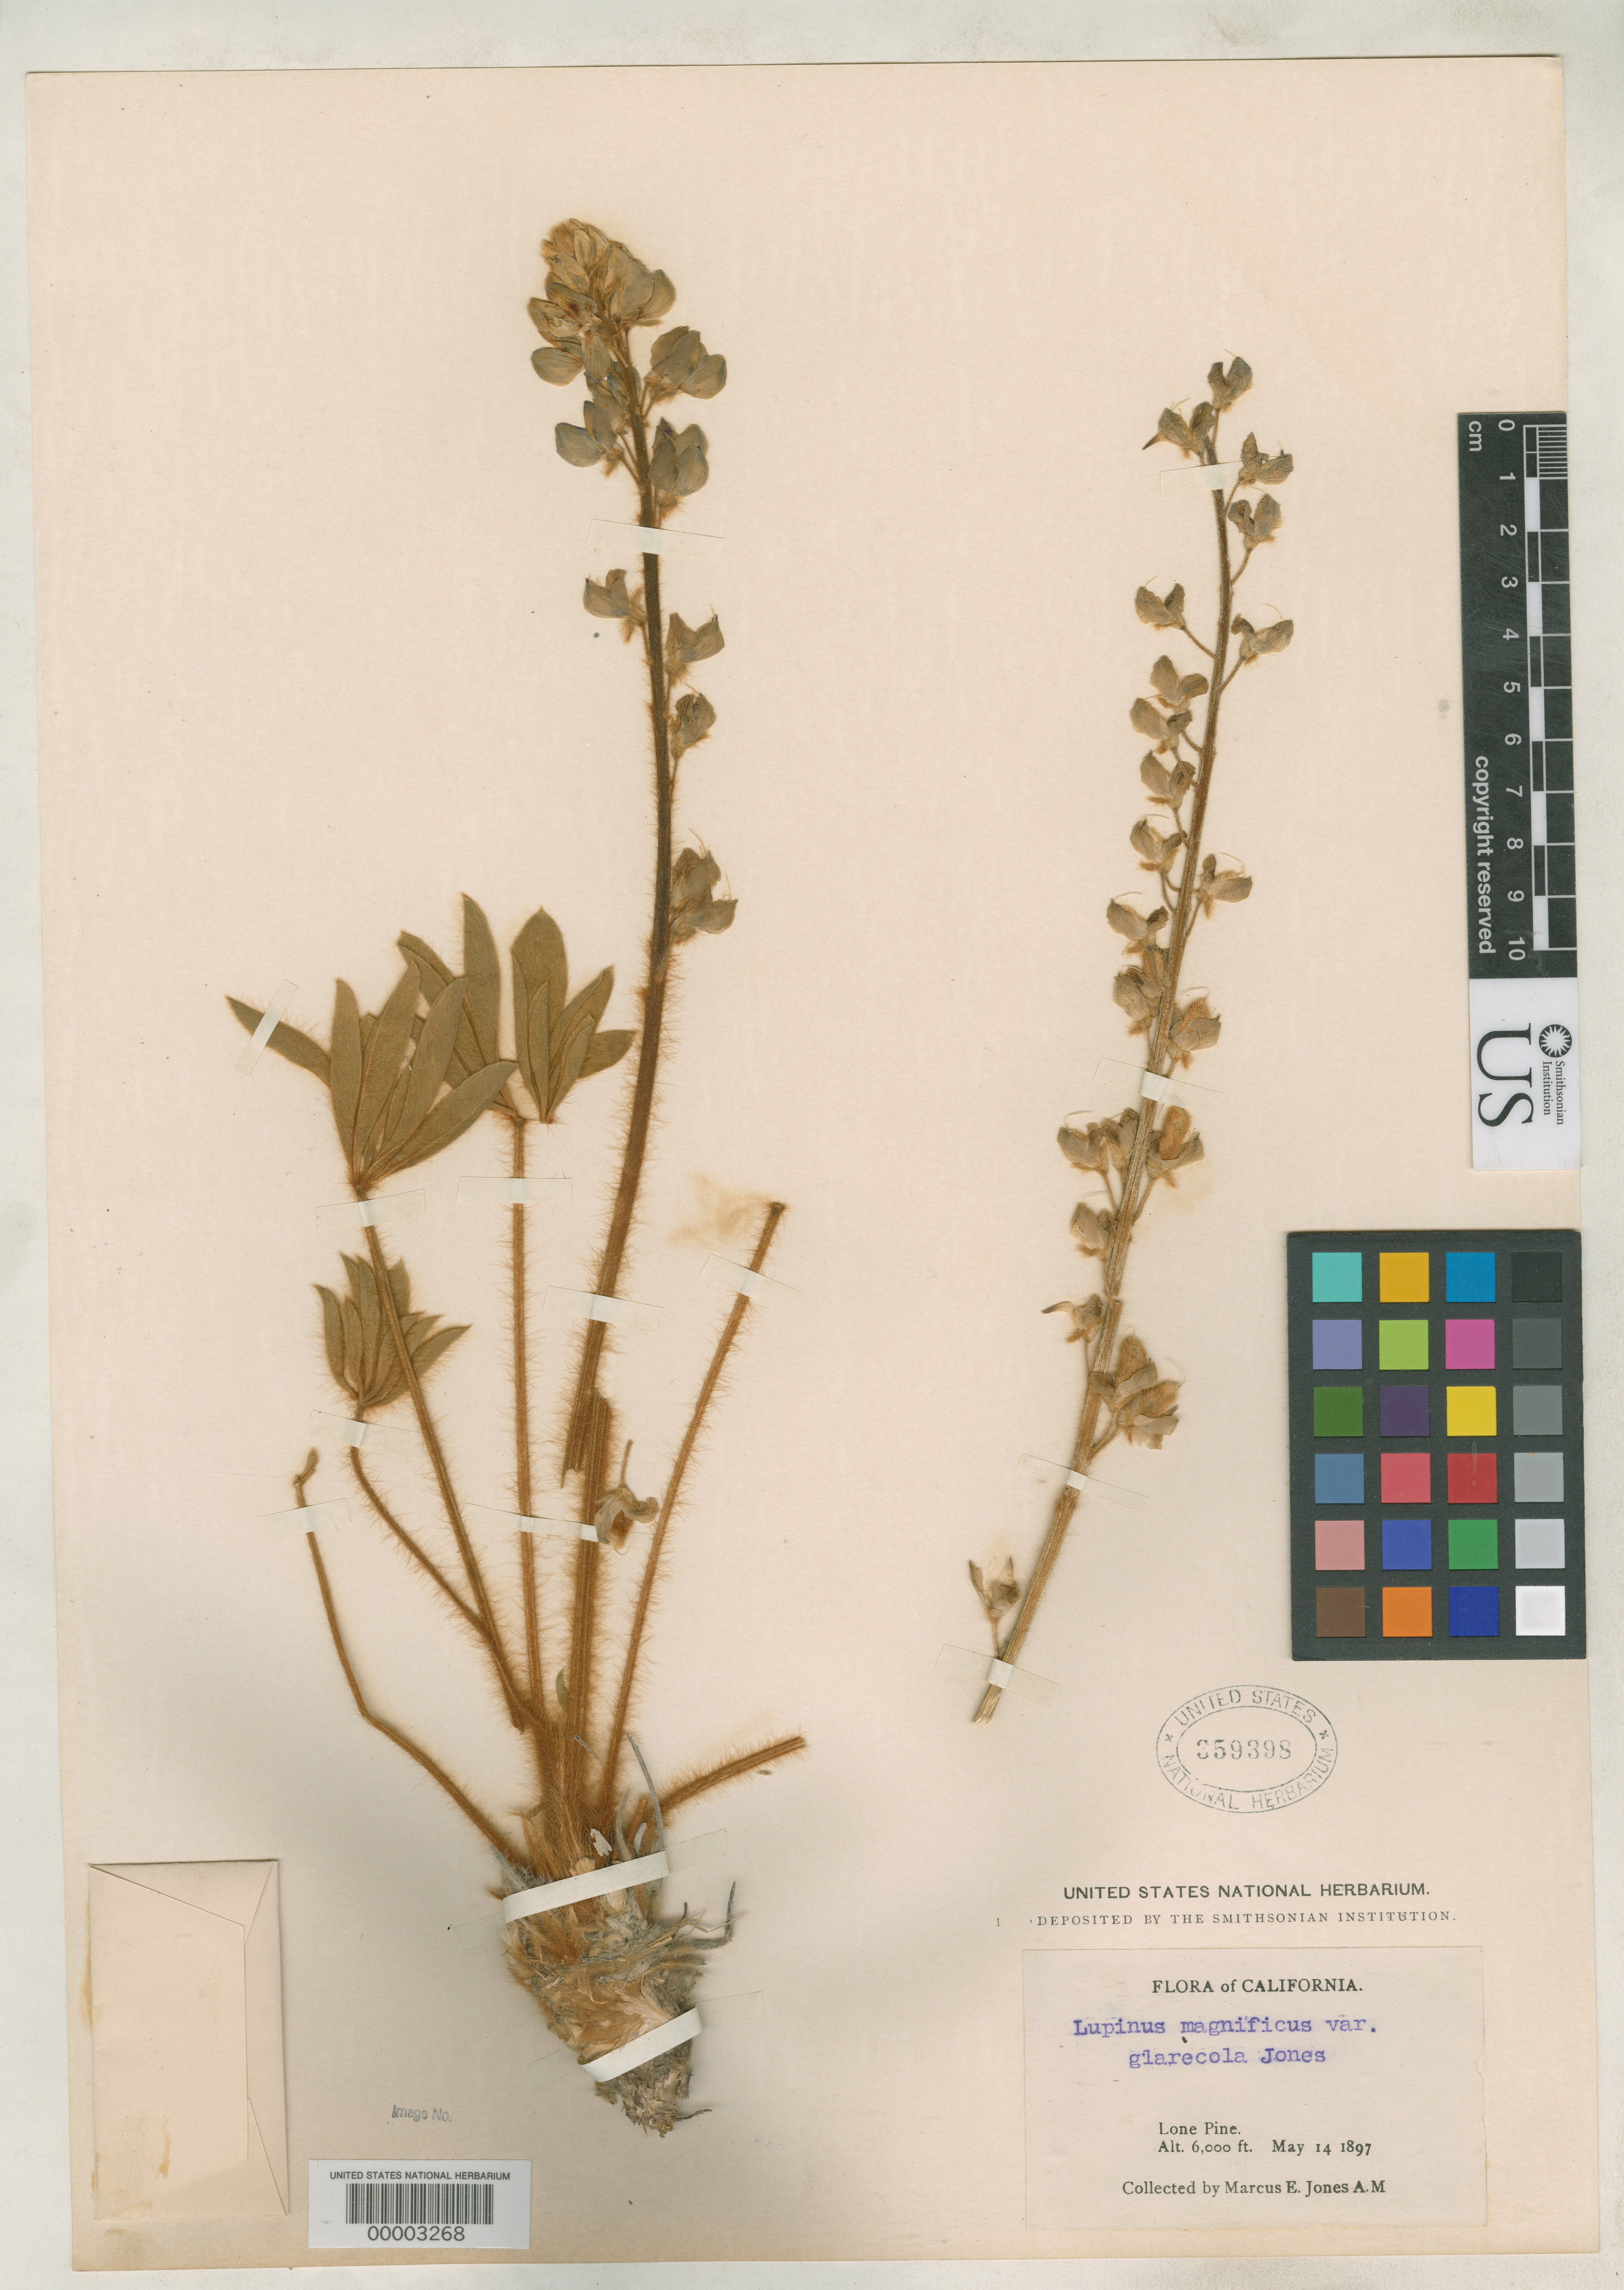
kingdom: Plantae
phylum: Tracheophyta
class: Magnoliopsida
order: Fabales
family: Fabaceae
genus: Lupinus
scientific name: Lupinus magnificus var. glarecola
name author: M.E. Jones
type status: Isotype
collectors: M. E. Jones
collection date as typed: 14 May 1897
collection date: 1897-05-14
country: United States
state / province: California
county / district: Inyo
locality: Lone Pine.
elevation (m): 1829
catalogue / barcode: US 359398